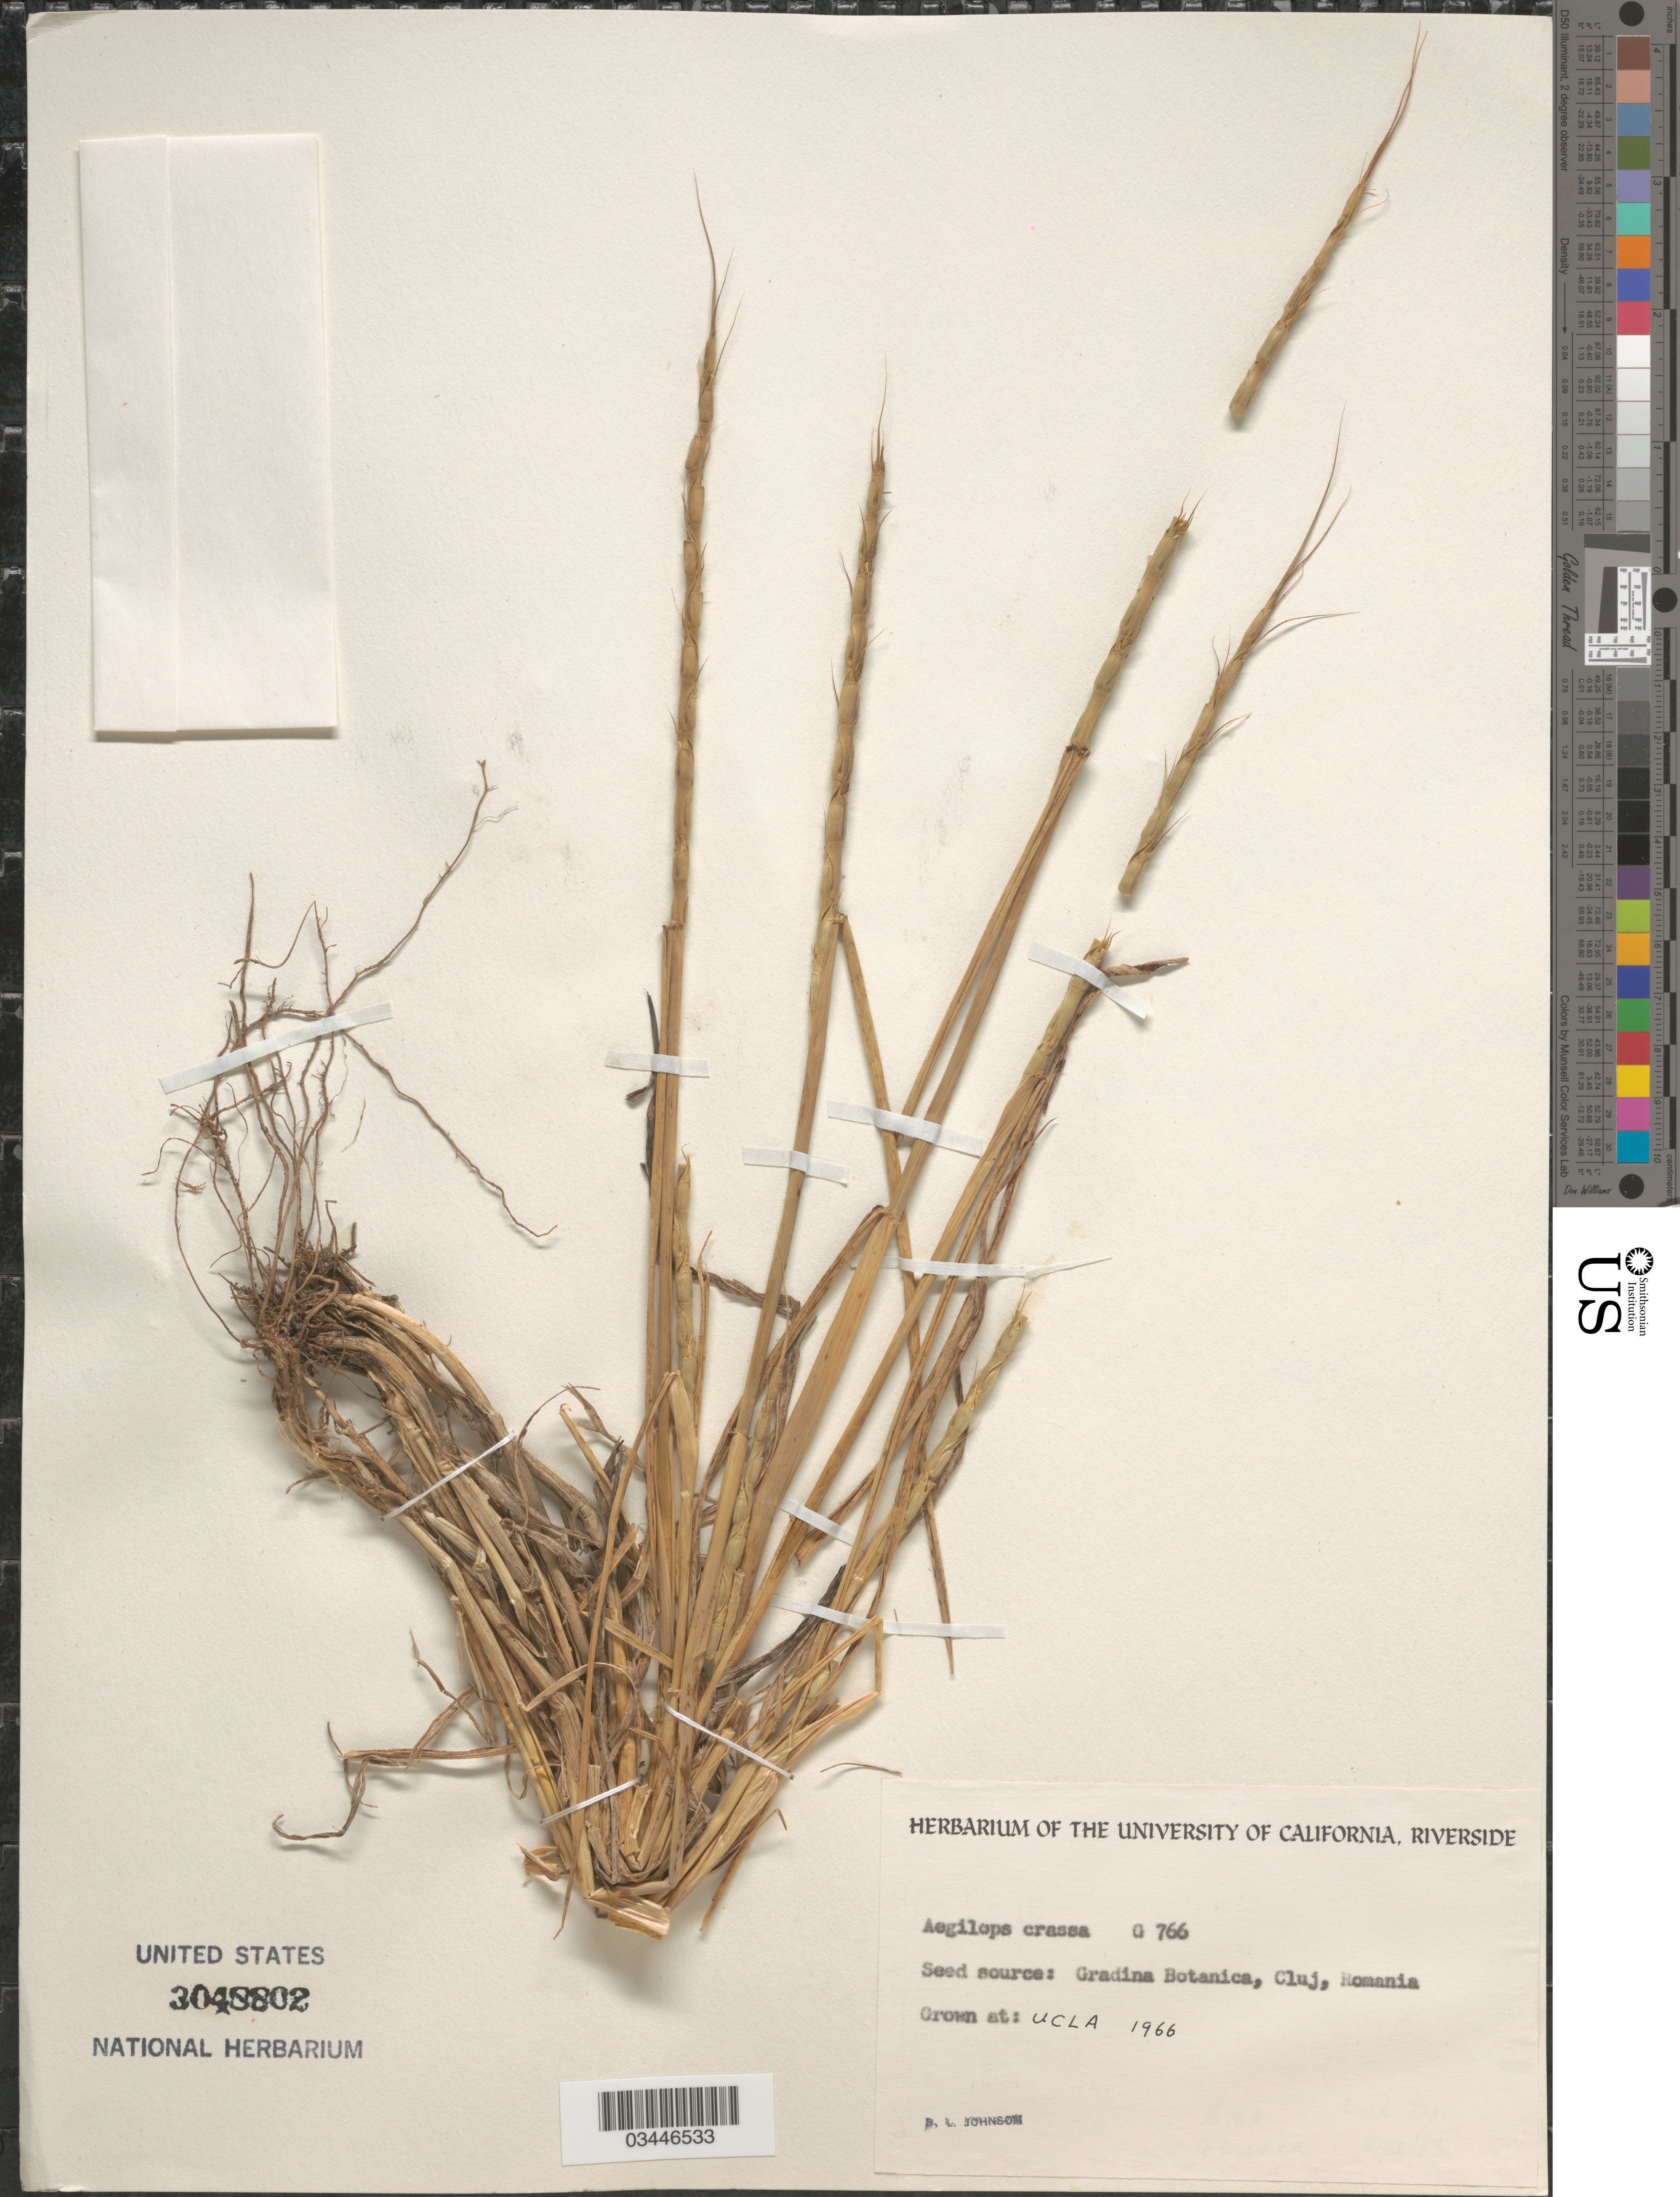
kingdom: Plantae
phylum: Tracheophyta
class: Liliopsida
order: Poales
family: Poaceae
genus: Aegilops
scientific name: Aegilops crassa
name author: Boiss.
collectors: B. Johnson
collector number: G766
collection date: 1966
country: United States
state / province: California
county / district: Los Angeles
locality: UCLA.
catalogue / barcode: US 3048802